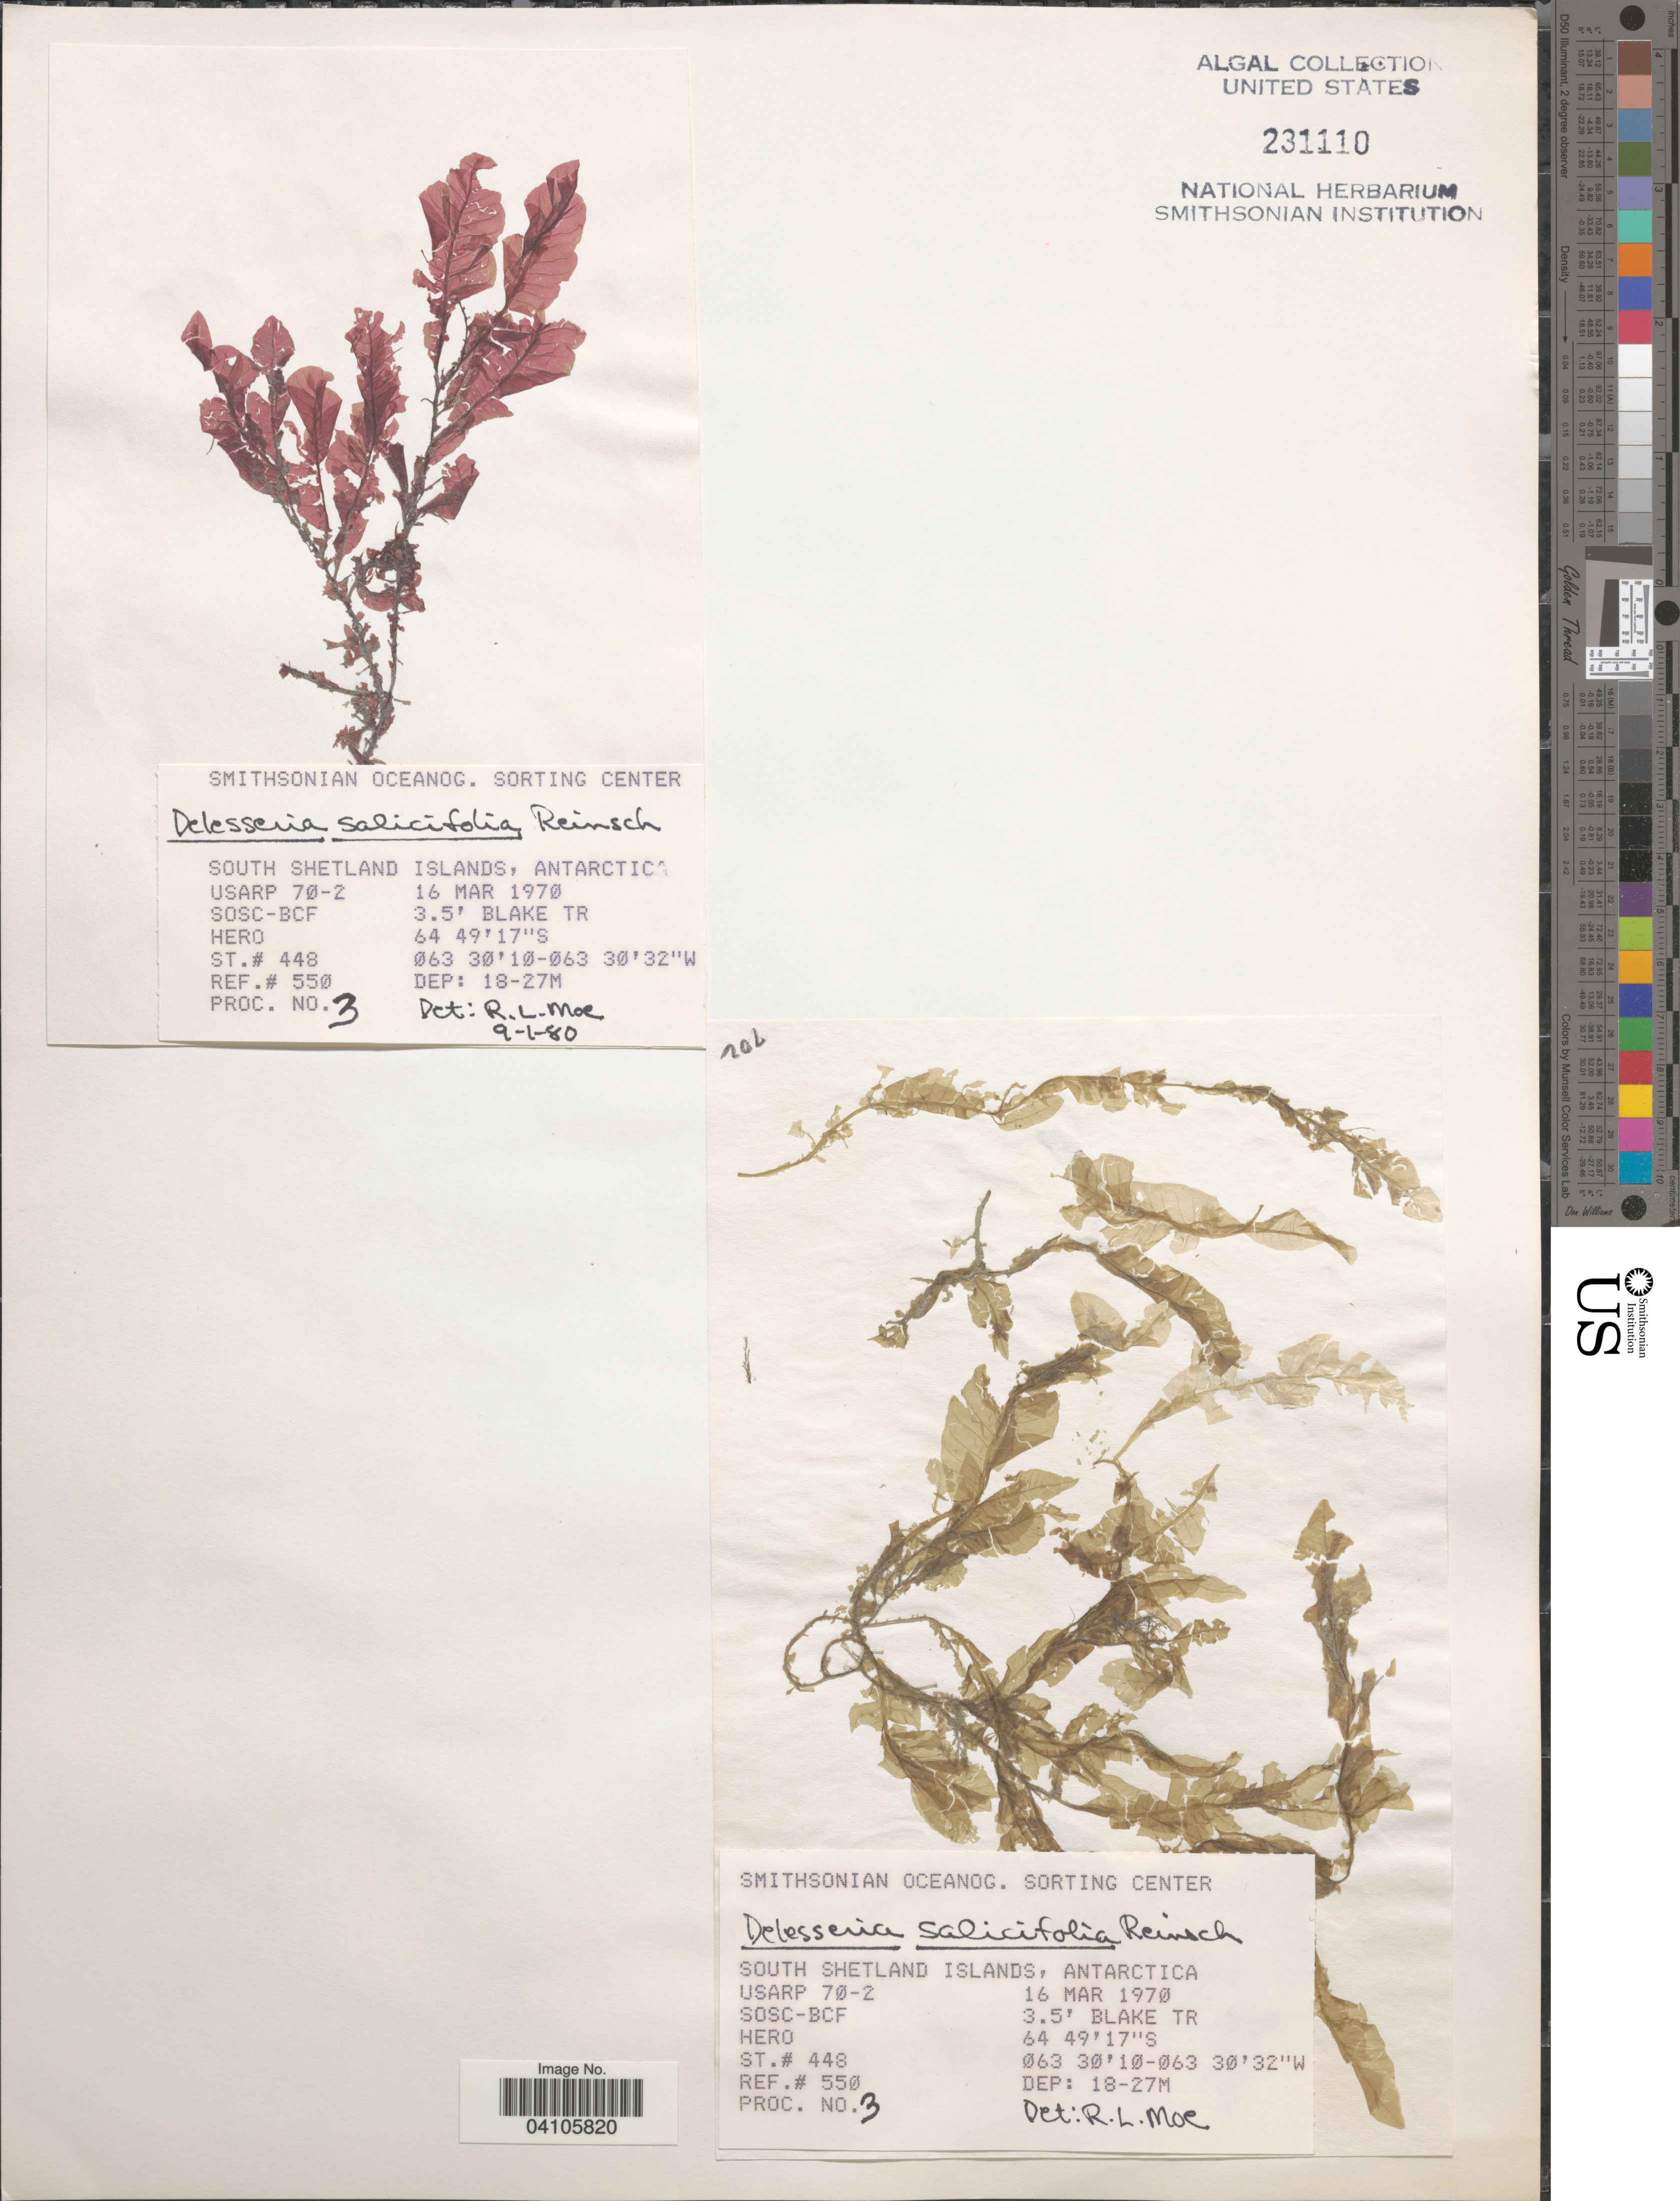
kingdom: Plantae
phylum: Rhodophyta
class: Florideophyceae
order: Ceramiales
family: Delesseriaceae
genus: Delesseria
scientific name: Delesseria salicifolia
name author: Reinsch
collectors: T. Blake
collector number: Proc. 3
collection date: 1970-03-16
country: Antarctica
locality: South Shetland Islands. USARP 70-2.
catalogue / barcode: US 231110